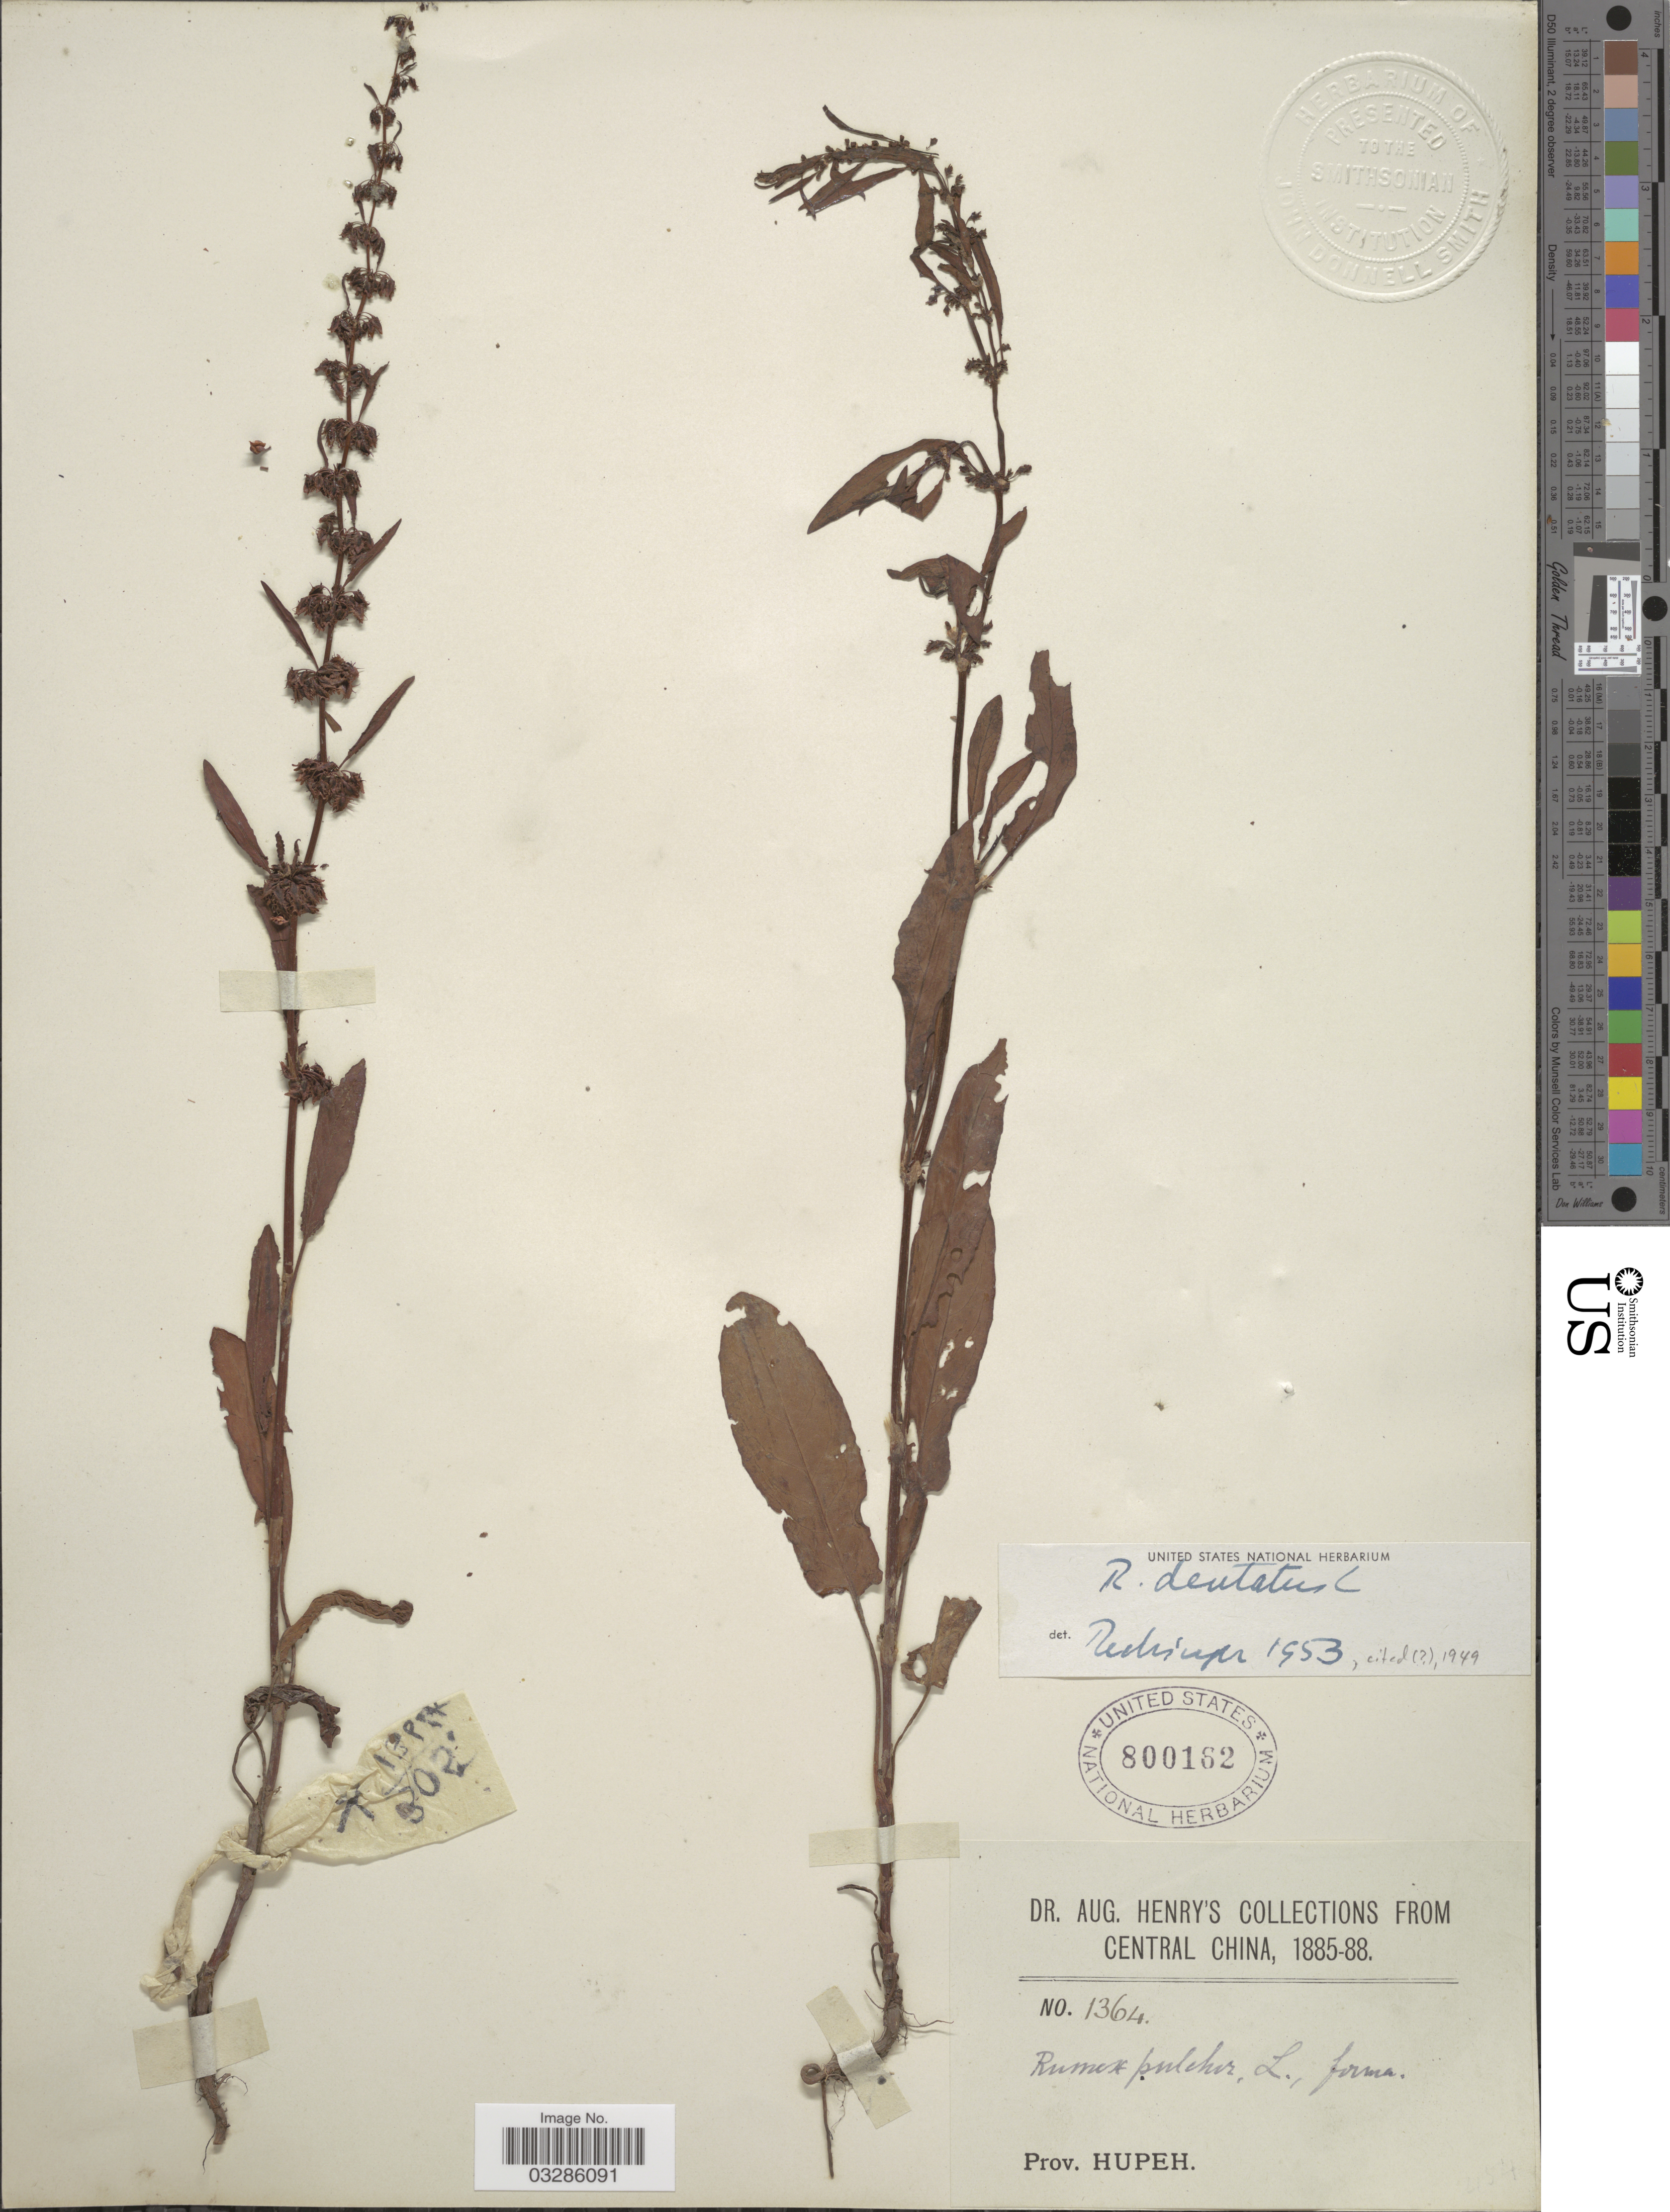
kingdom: Plantae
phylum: Tracheophyta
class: Magnoliopsida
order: Caryophyllales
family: Polygonaceae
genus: Rumex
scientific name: Rumex dentatus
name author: L.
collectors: A. Henry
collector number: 1364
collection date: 1885/1888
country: China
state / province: Hubei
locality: Central China. Prov. Hupeh.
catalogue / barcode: US 800162